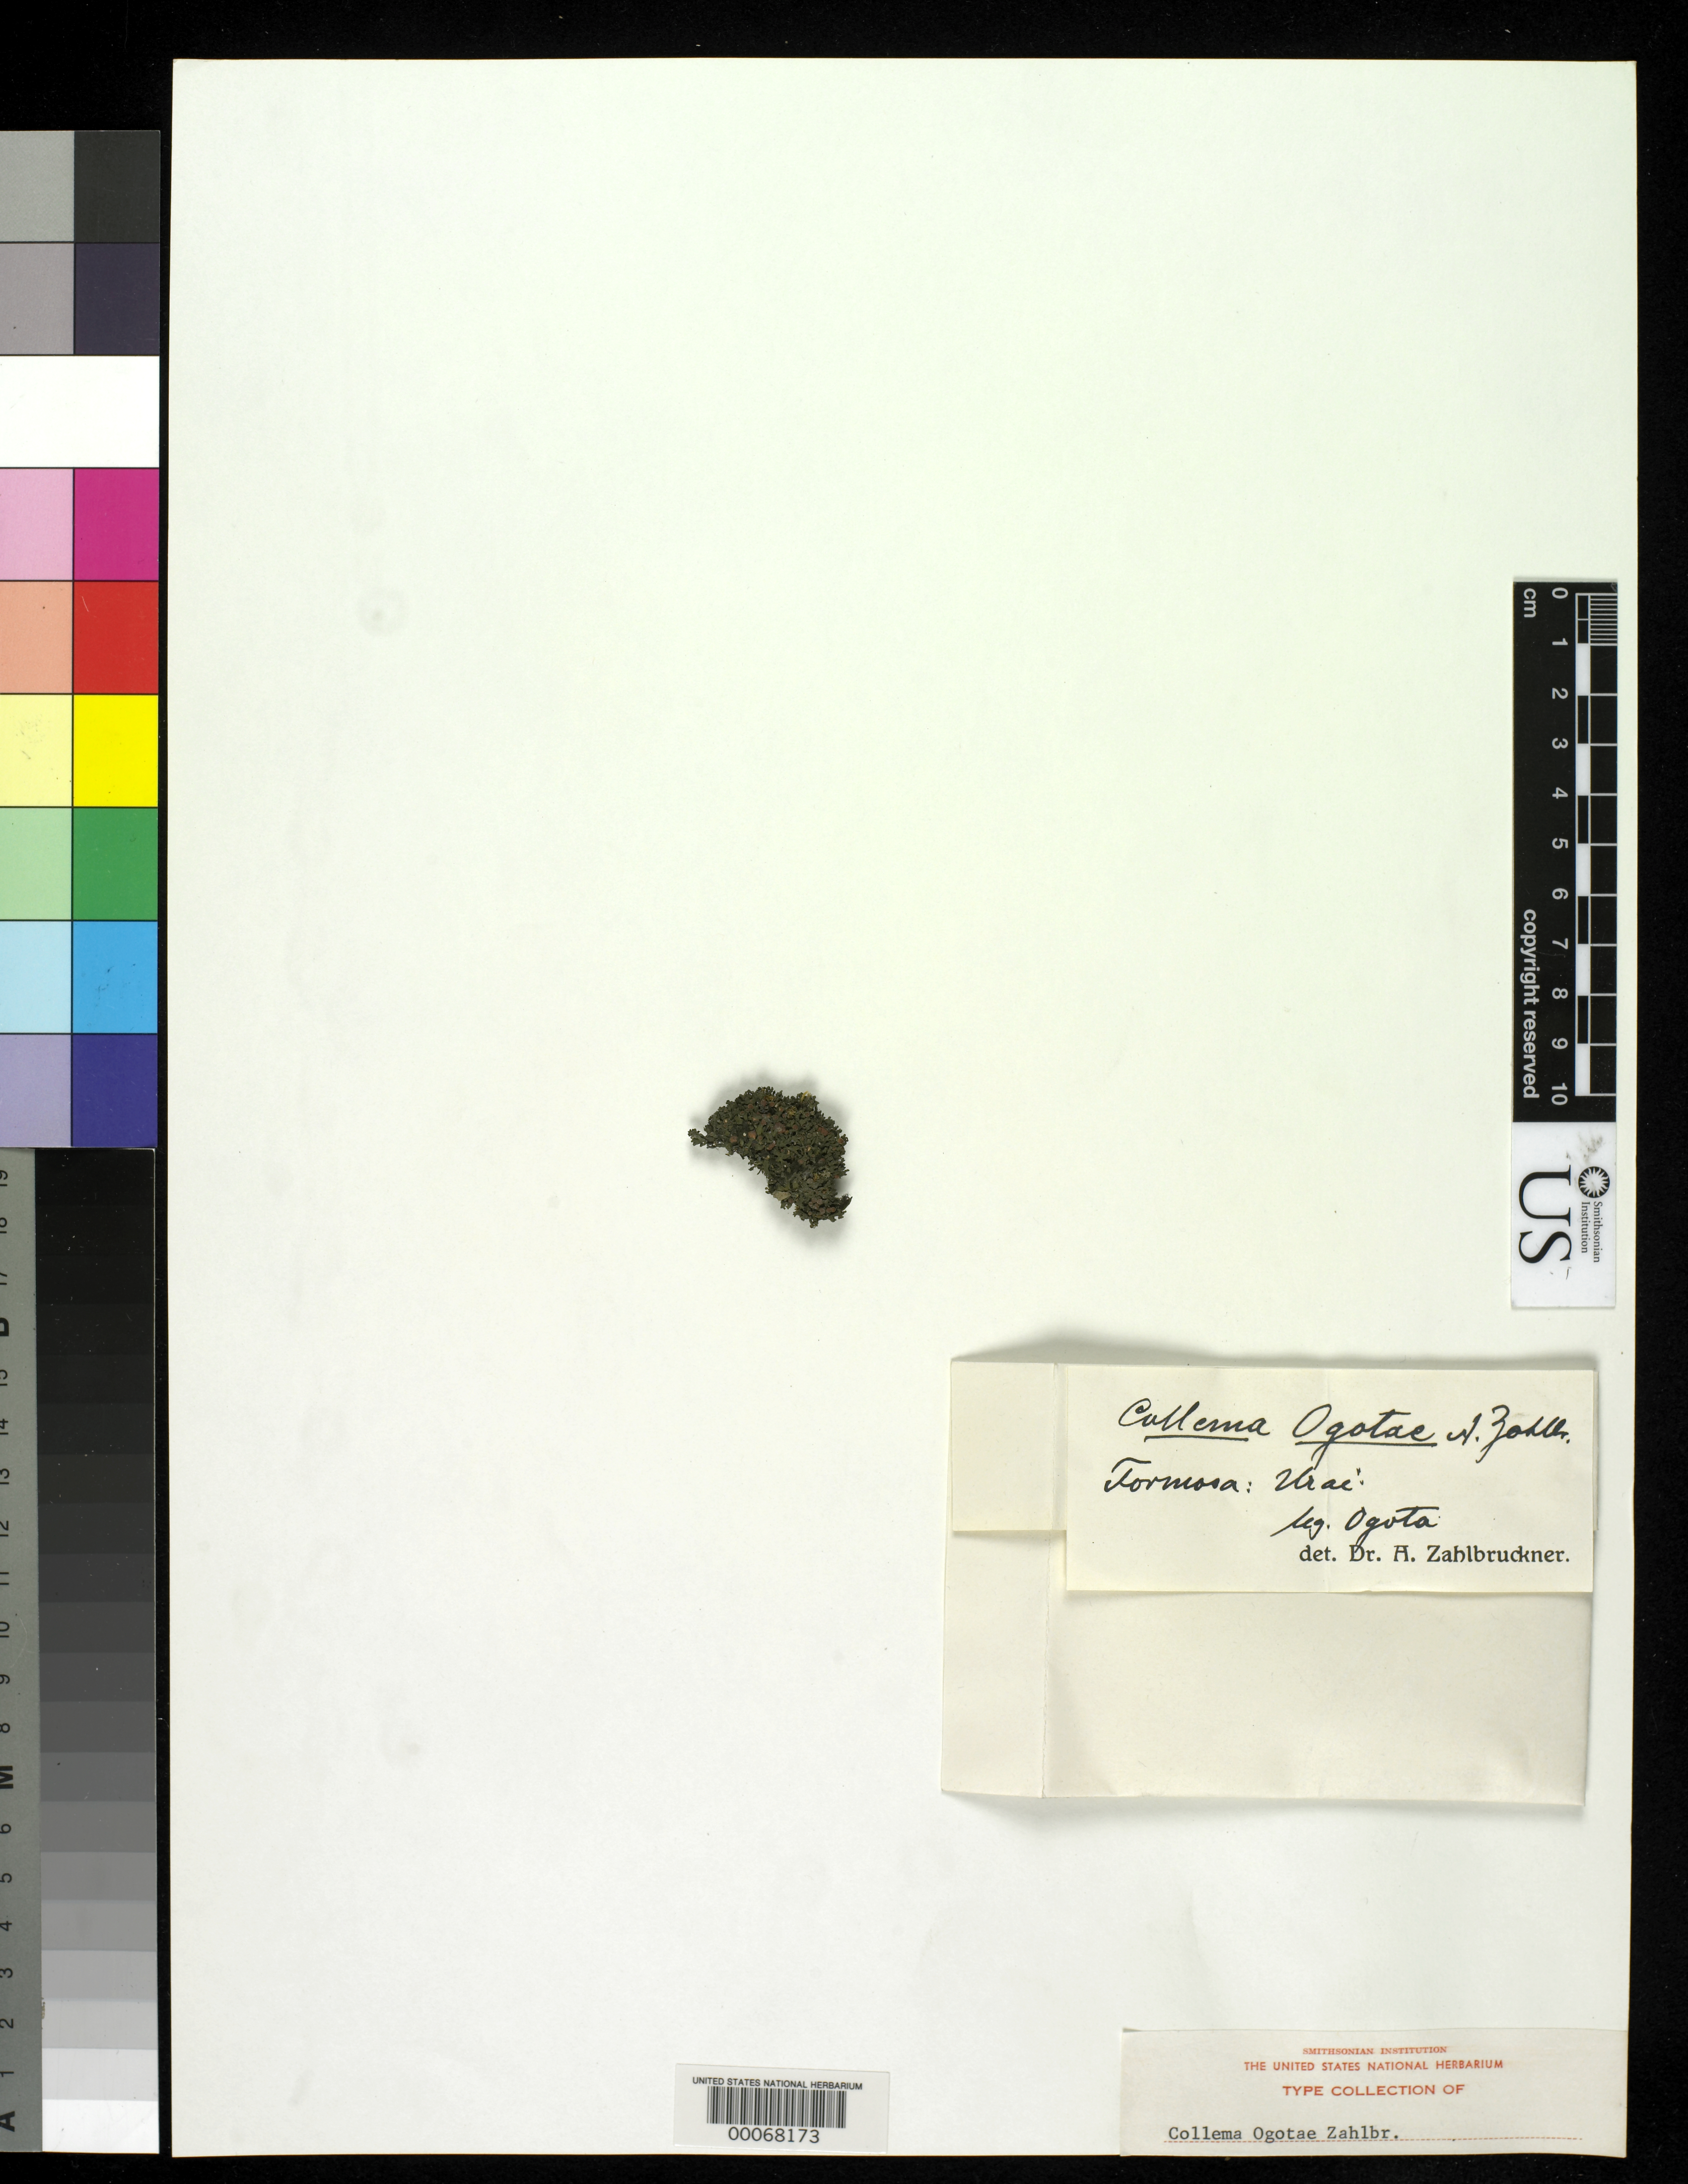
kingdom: Fungi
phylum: Ascomycota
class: Lecanoromycetes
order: Peltigerales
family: Collemataceae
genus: Collema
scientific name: Collema ogotae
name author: Zahlbr.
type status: Isotype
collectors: M. Ogata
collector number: Asahina No. 377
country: Taiwan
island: Taiwan [Formosa]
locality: Urai.